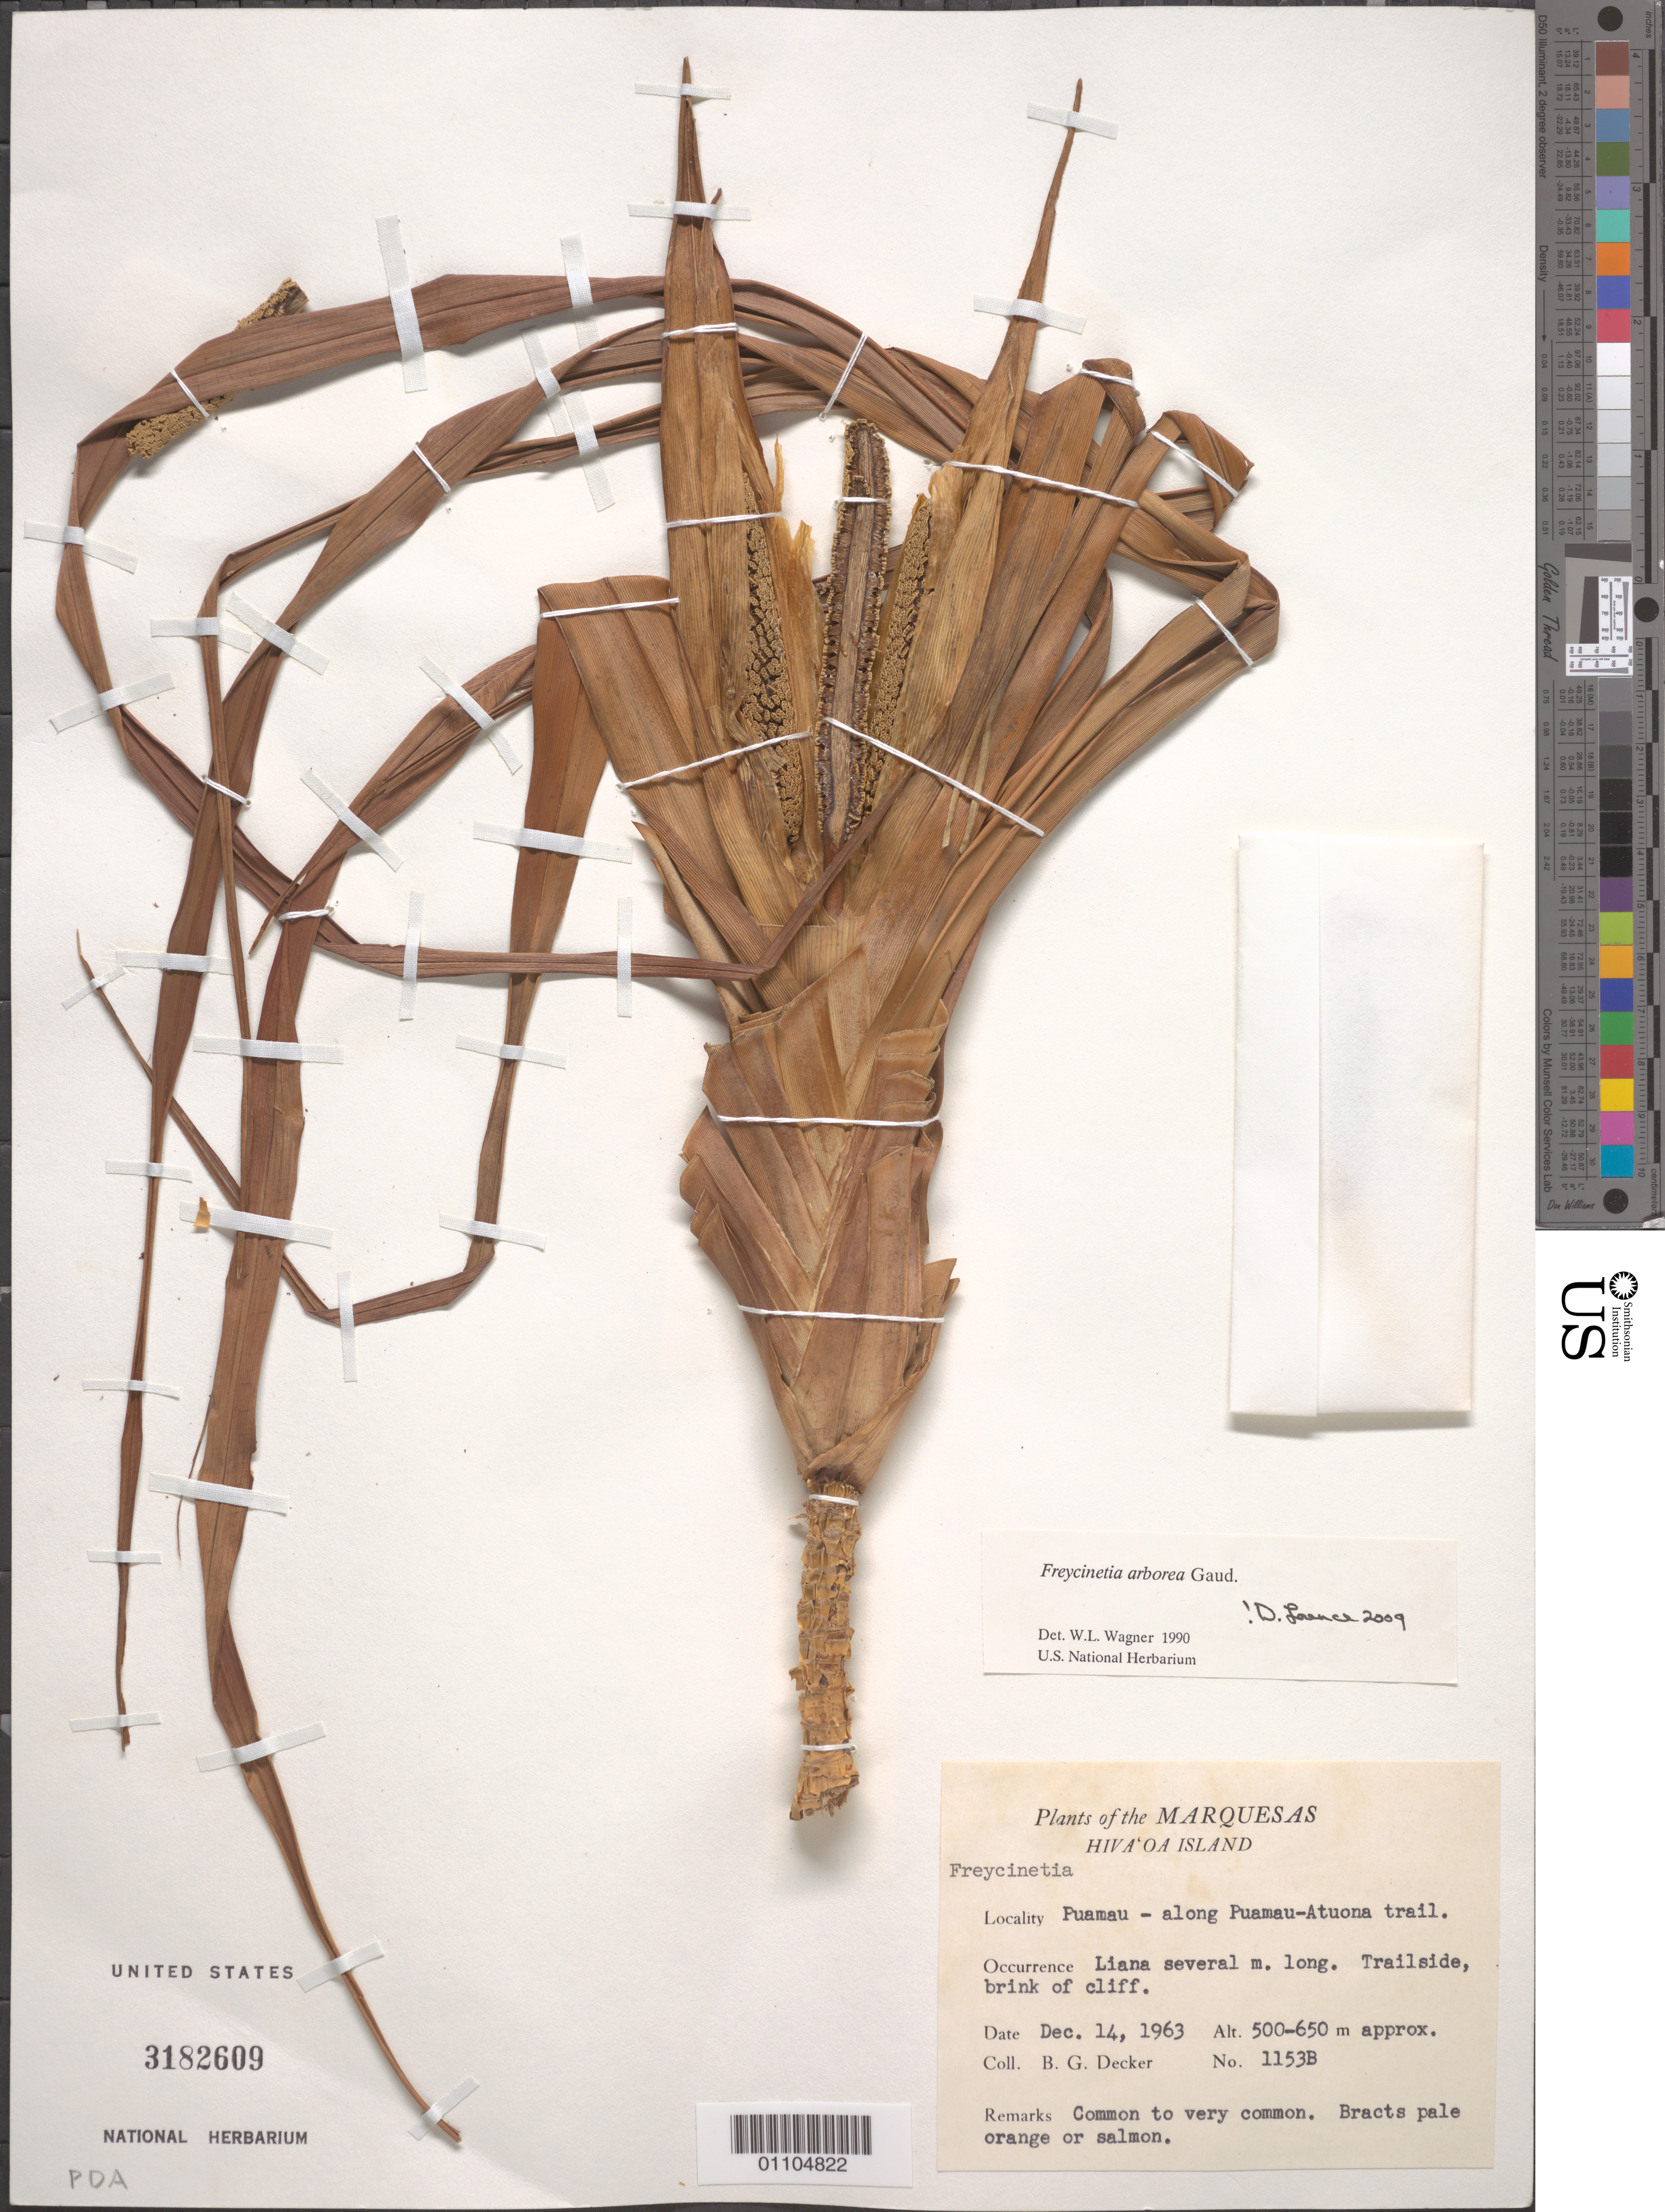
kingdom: Plantae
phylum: Tracheophyta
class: Liliopsida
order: Pandanales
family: Pandanaceae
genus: Freycinetia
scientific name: Freycinetia arborea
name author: Gaudich.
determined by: Wagner, W. L., (BOT), Smithsonian Institution - National Museum of Natural History (UNITED STATES)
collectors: B. G. Decker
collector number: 1153B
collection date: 1963-12-14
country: French Polynesia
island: Hiva Oa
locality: Puamau, along Puamau-Atuona Trail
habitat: trailside; brink of cliff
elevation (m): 500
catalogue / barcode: US 3182609